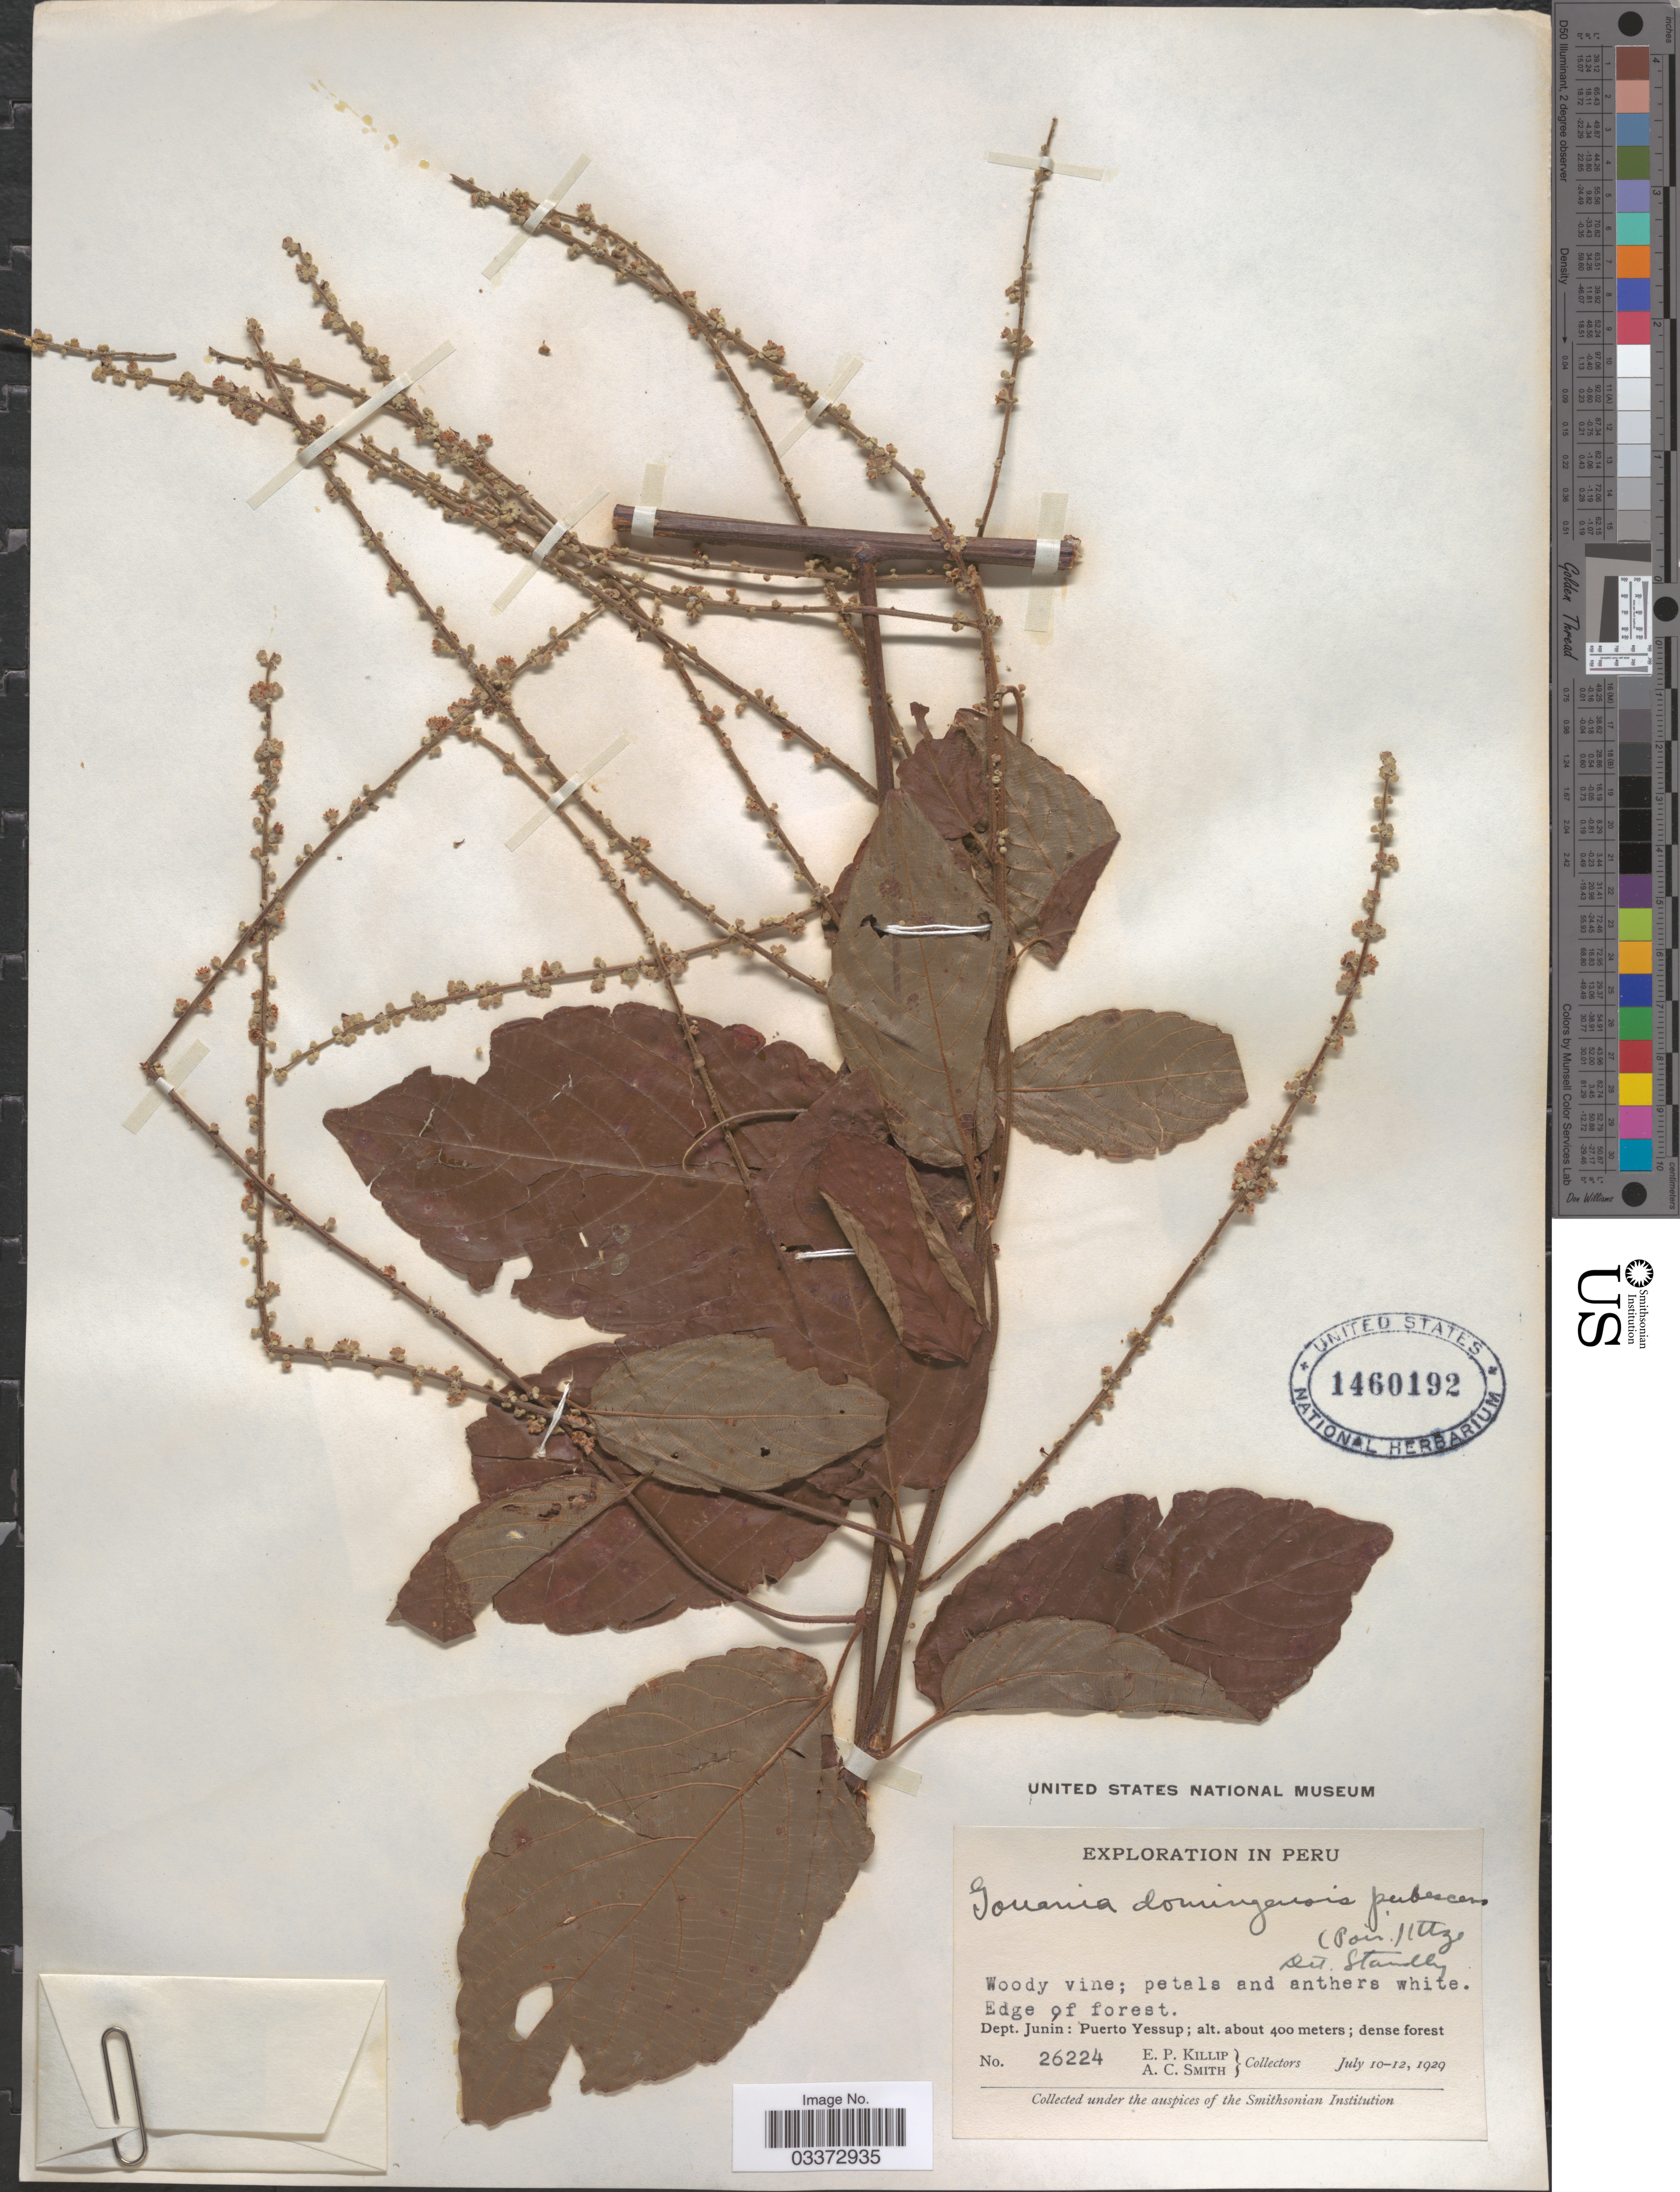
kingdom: Plantae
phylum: Tracheophyta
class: Magnoliopsida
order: Rosales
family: Rhamnaceae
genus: Gouania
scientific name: Gouania alnifolia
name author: Reissek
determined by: Figueira, Mauricio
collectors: E. P. Killip & A. C. Smith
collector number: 26224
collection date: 1929-07-10/1929-07-12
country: Peru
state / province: Junín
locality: Dept. Junín: Puerto Yessup.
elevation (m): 400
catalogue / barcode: US 1460192